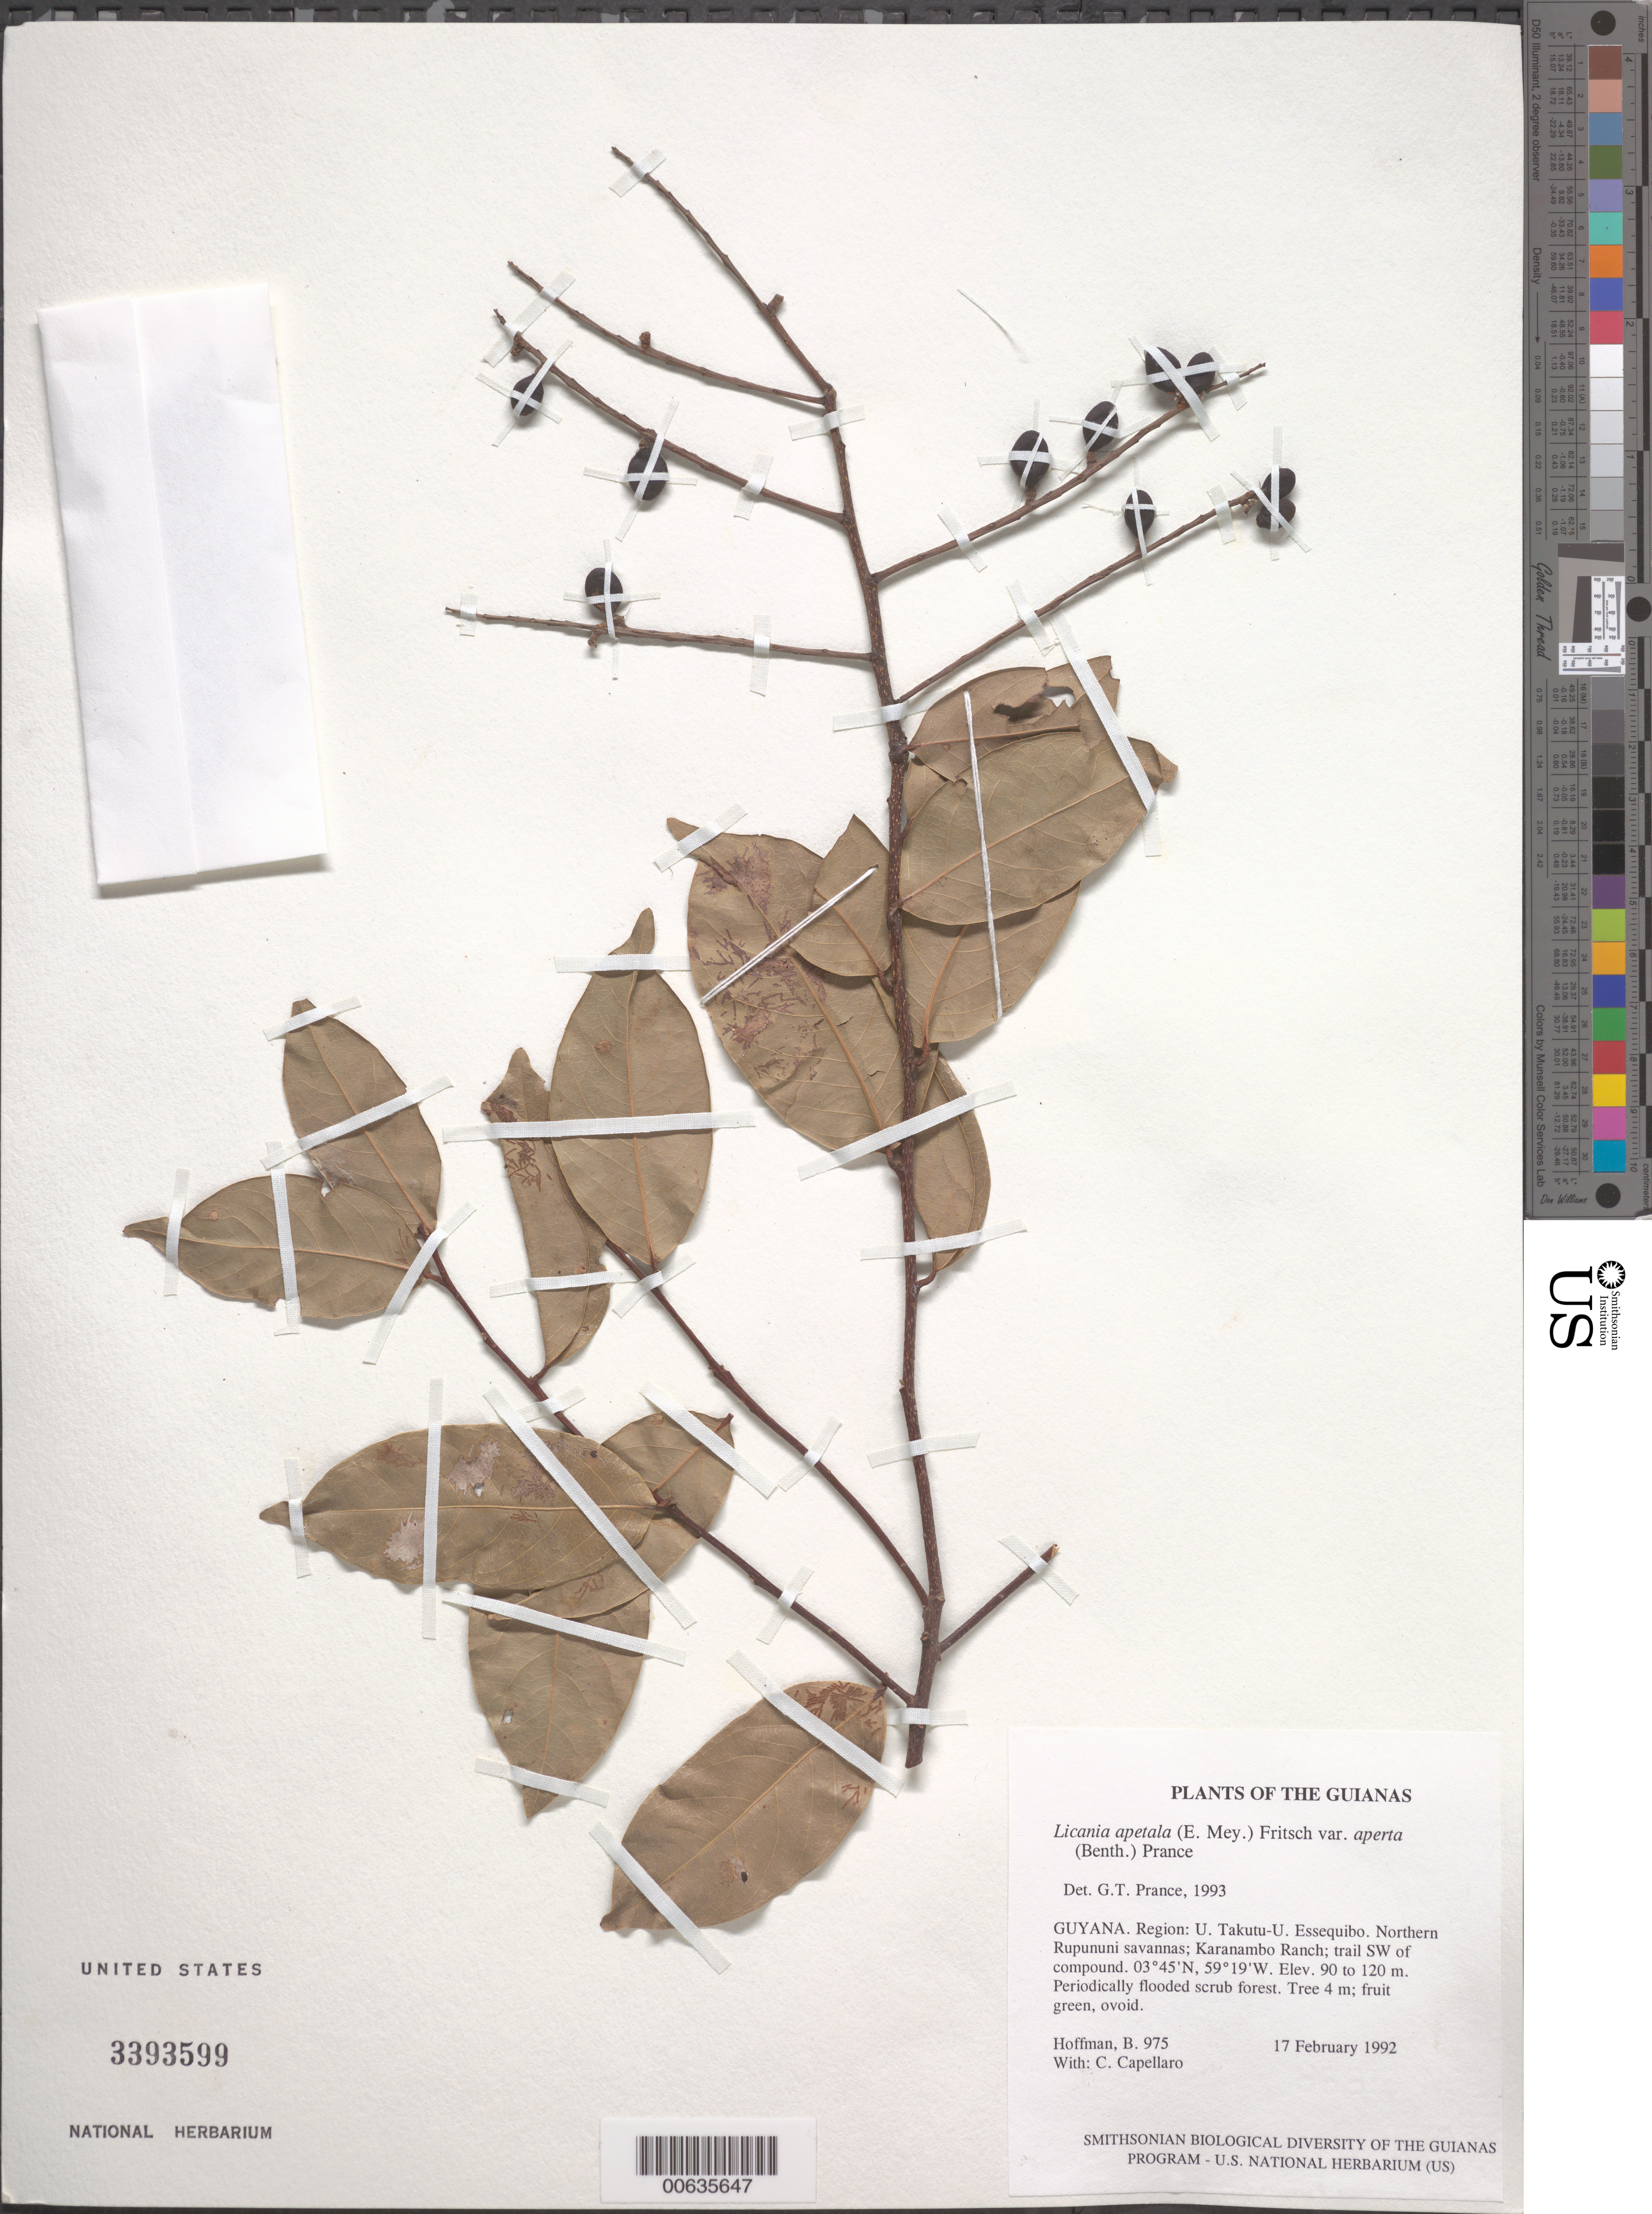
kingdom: Plantae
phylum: Tracheophyta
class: Magnoliopsida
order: Malpighiales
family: Chrysobalanaceae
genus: Leptobalanus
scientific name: Leptobalanus apetalus var. apertus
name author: (Benth.) Sothers & Prance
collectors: B. Hoffman & C. Capellaro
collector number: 975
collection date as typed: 17 February 1992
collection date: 1992-02-17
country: Guyana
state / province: U. Takutu-U. Essequibo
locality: Northern Rupununi savannas; Karanambo Ranch; trail SW of compound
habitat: Periodically flooded scrub forest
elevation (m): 90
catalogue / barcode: US 3393599